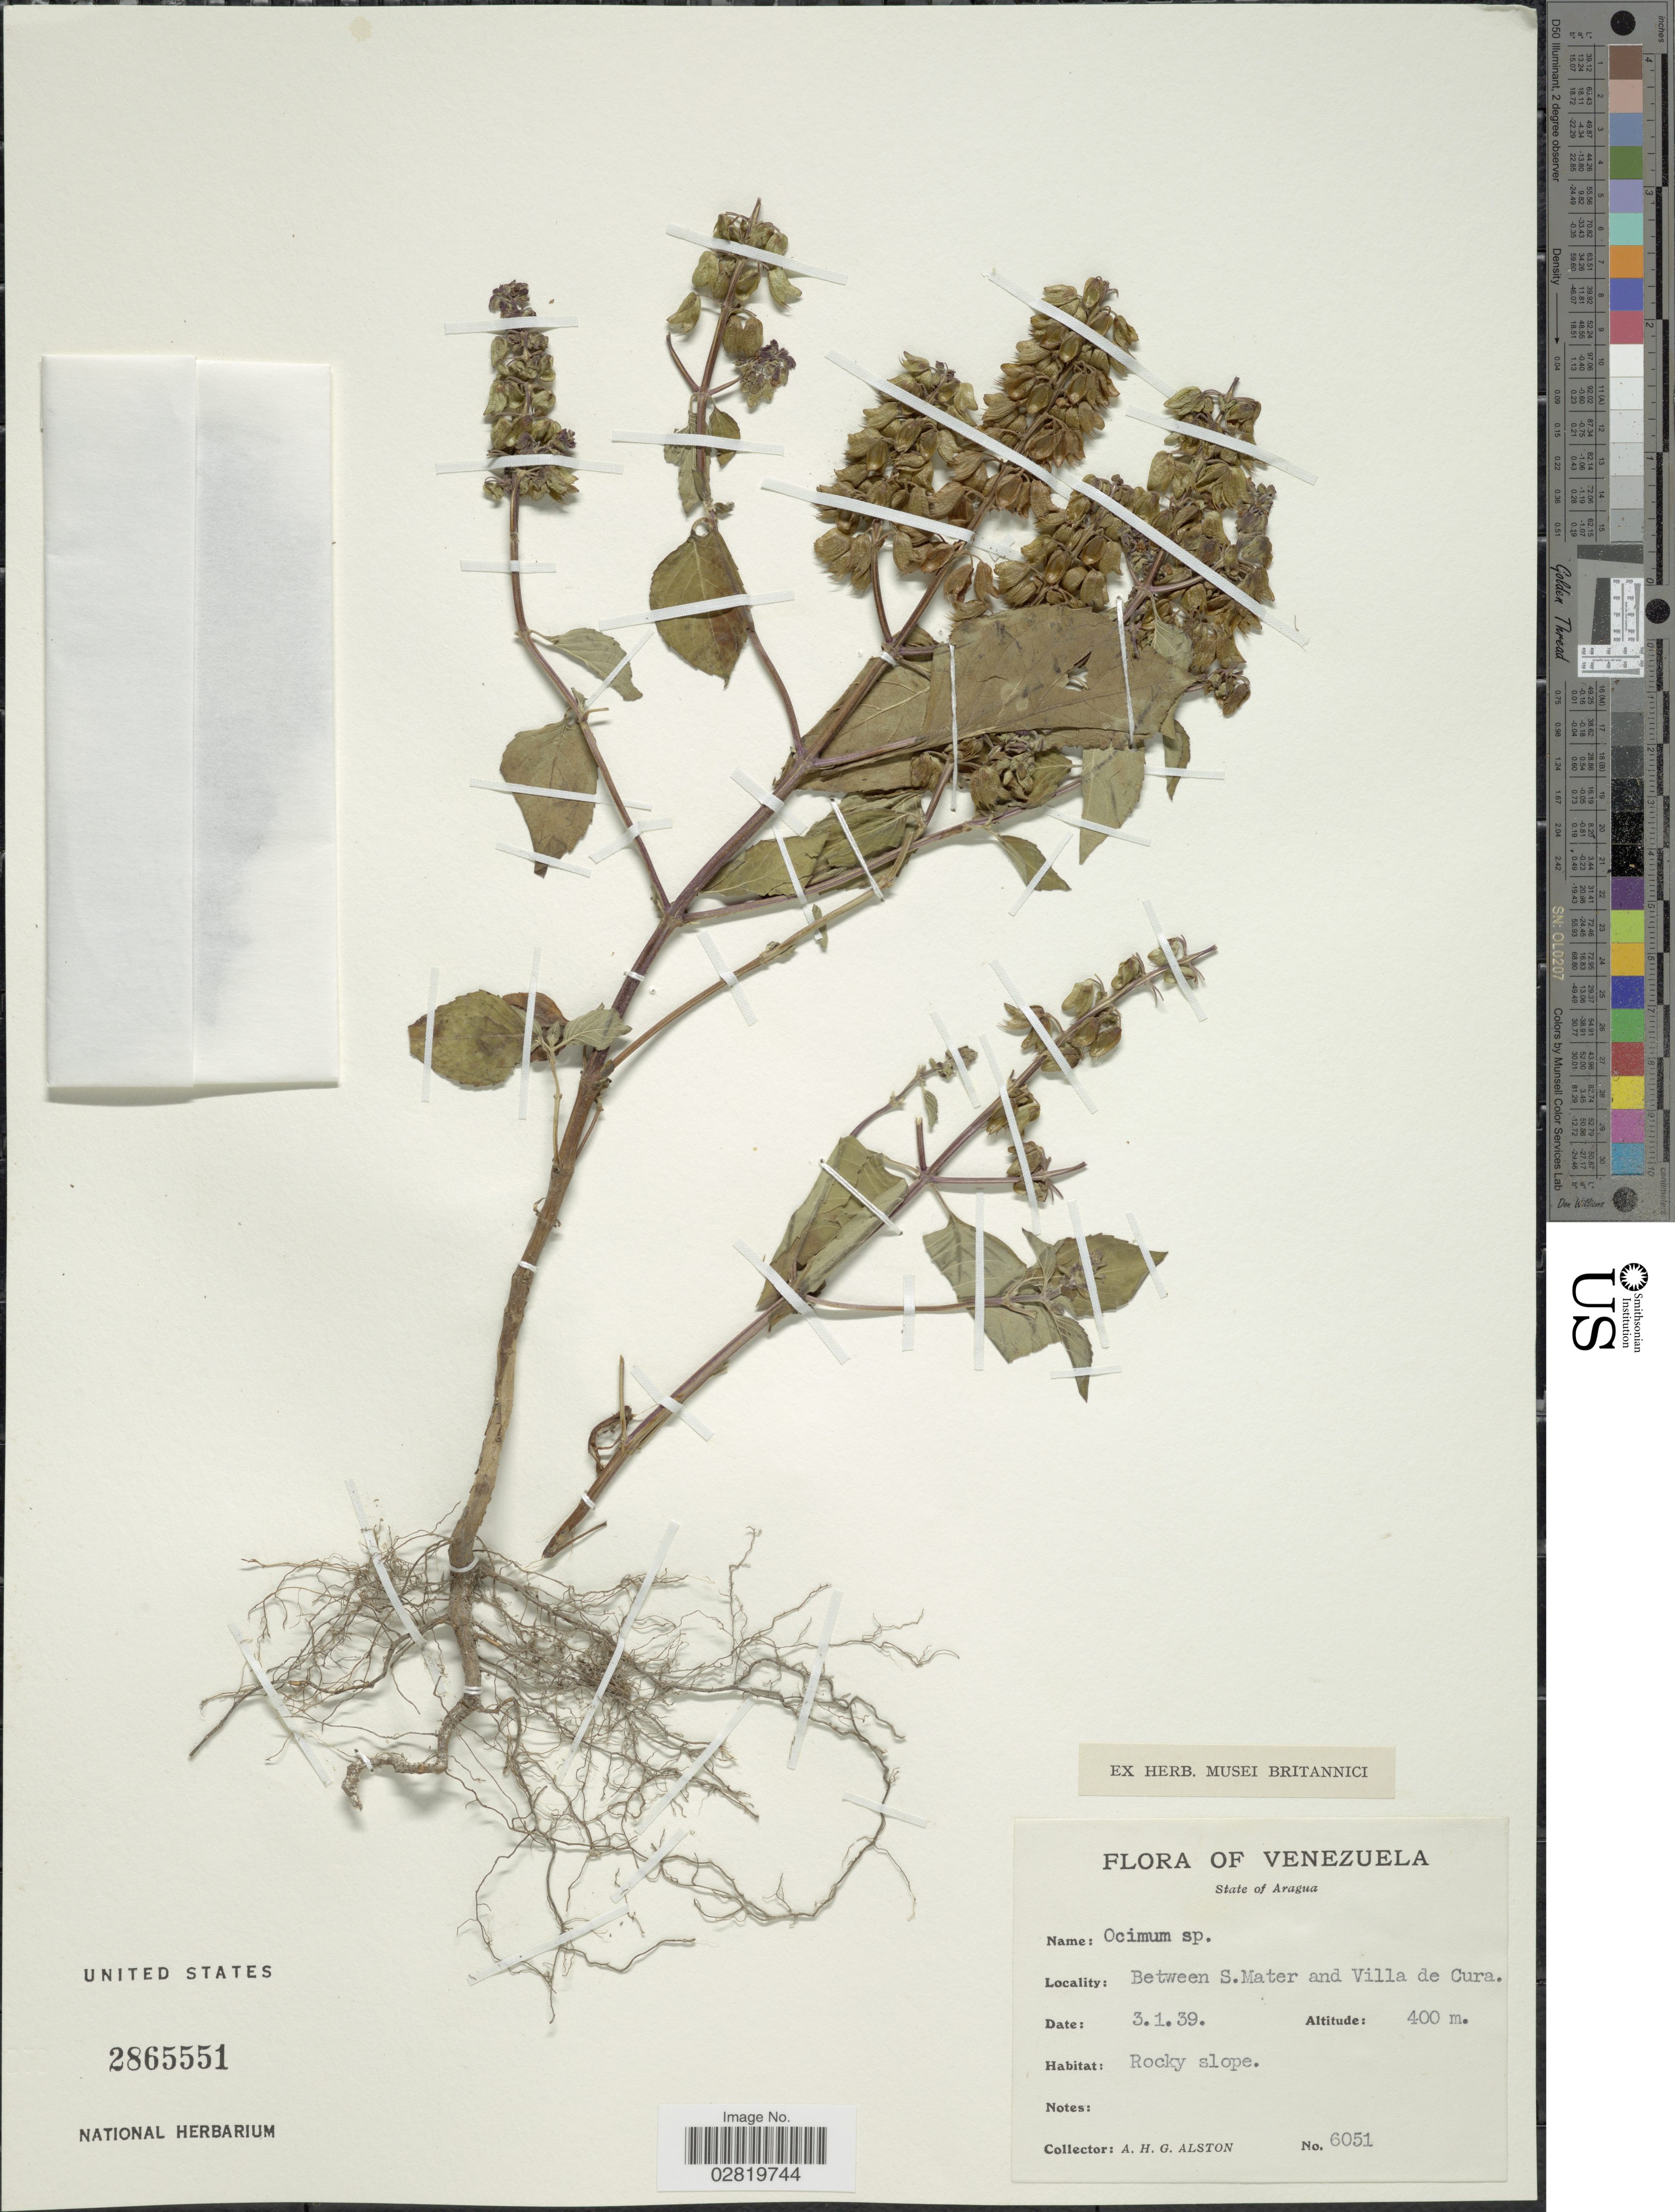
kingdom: Plantae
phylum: Tracheophyta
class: Magnoliopsida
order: Lamiales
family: Lamiaceae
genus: Ocimum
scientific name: Ocimum sp.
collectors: A. H. Alston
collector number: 6051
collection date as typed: Transcribed d/m/y: 3/1/39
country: Venezuela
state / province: Aragua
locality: Between S. Mater and Villa de Cura.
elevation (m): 400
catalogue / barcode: US 2865551